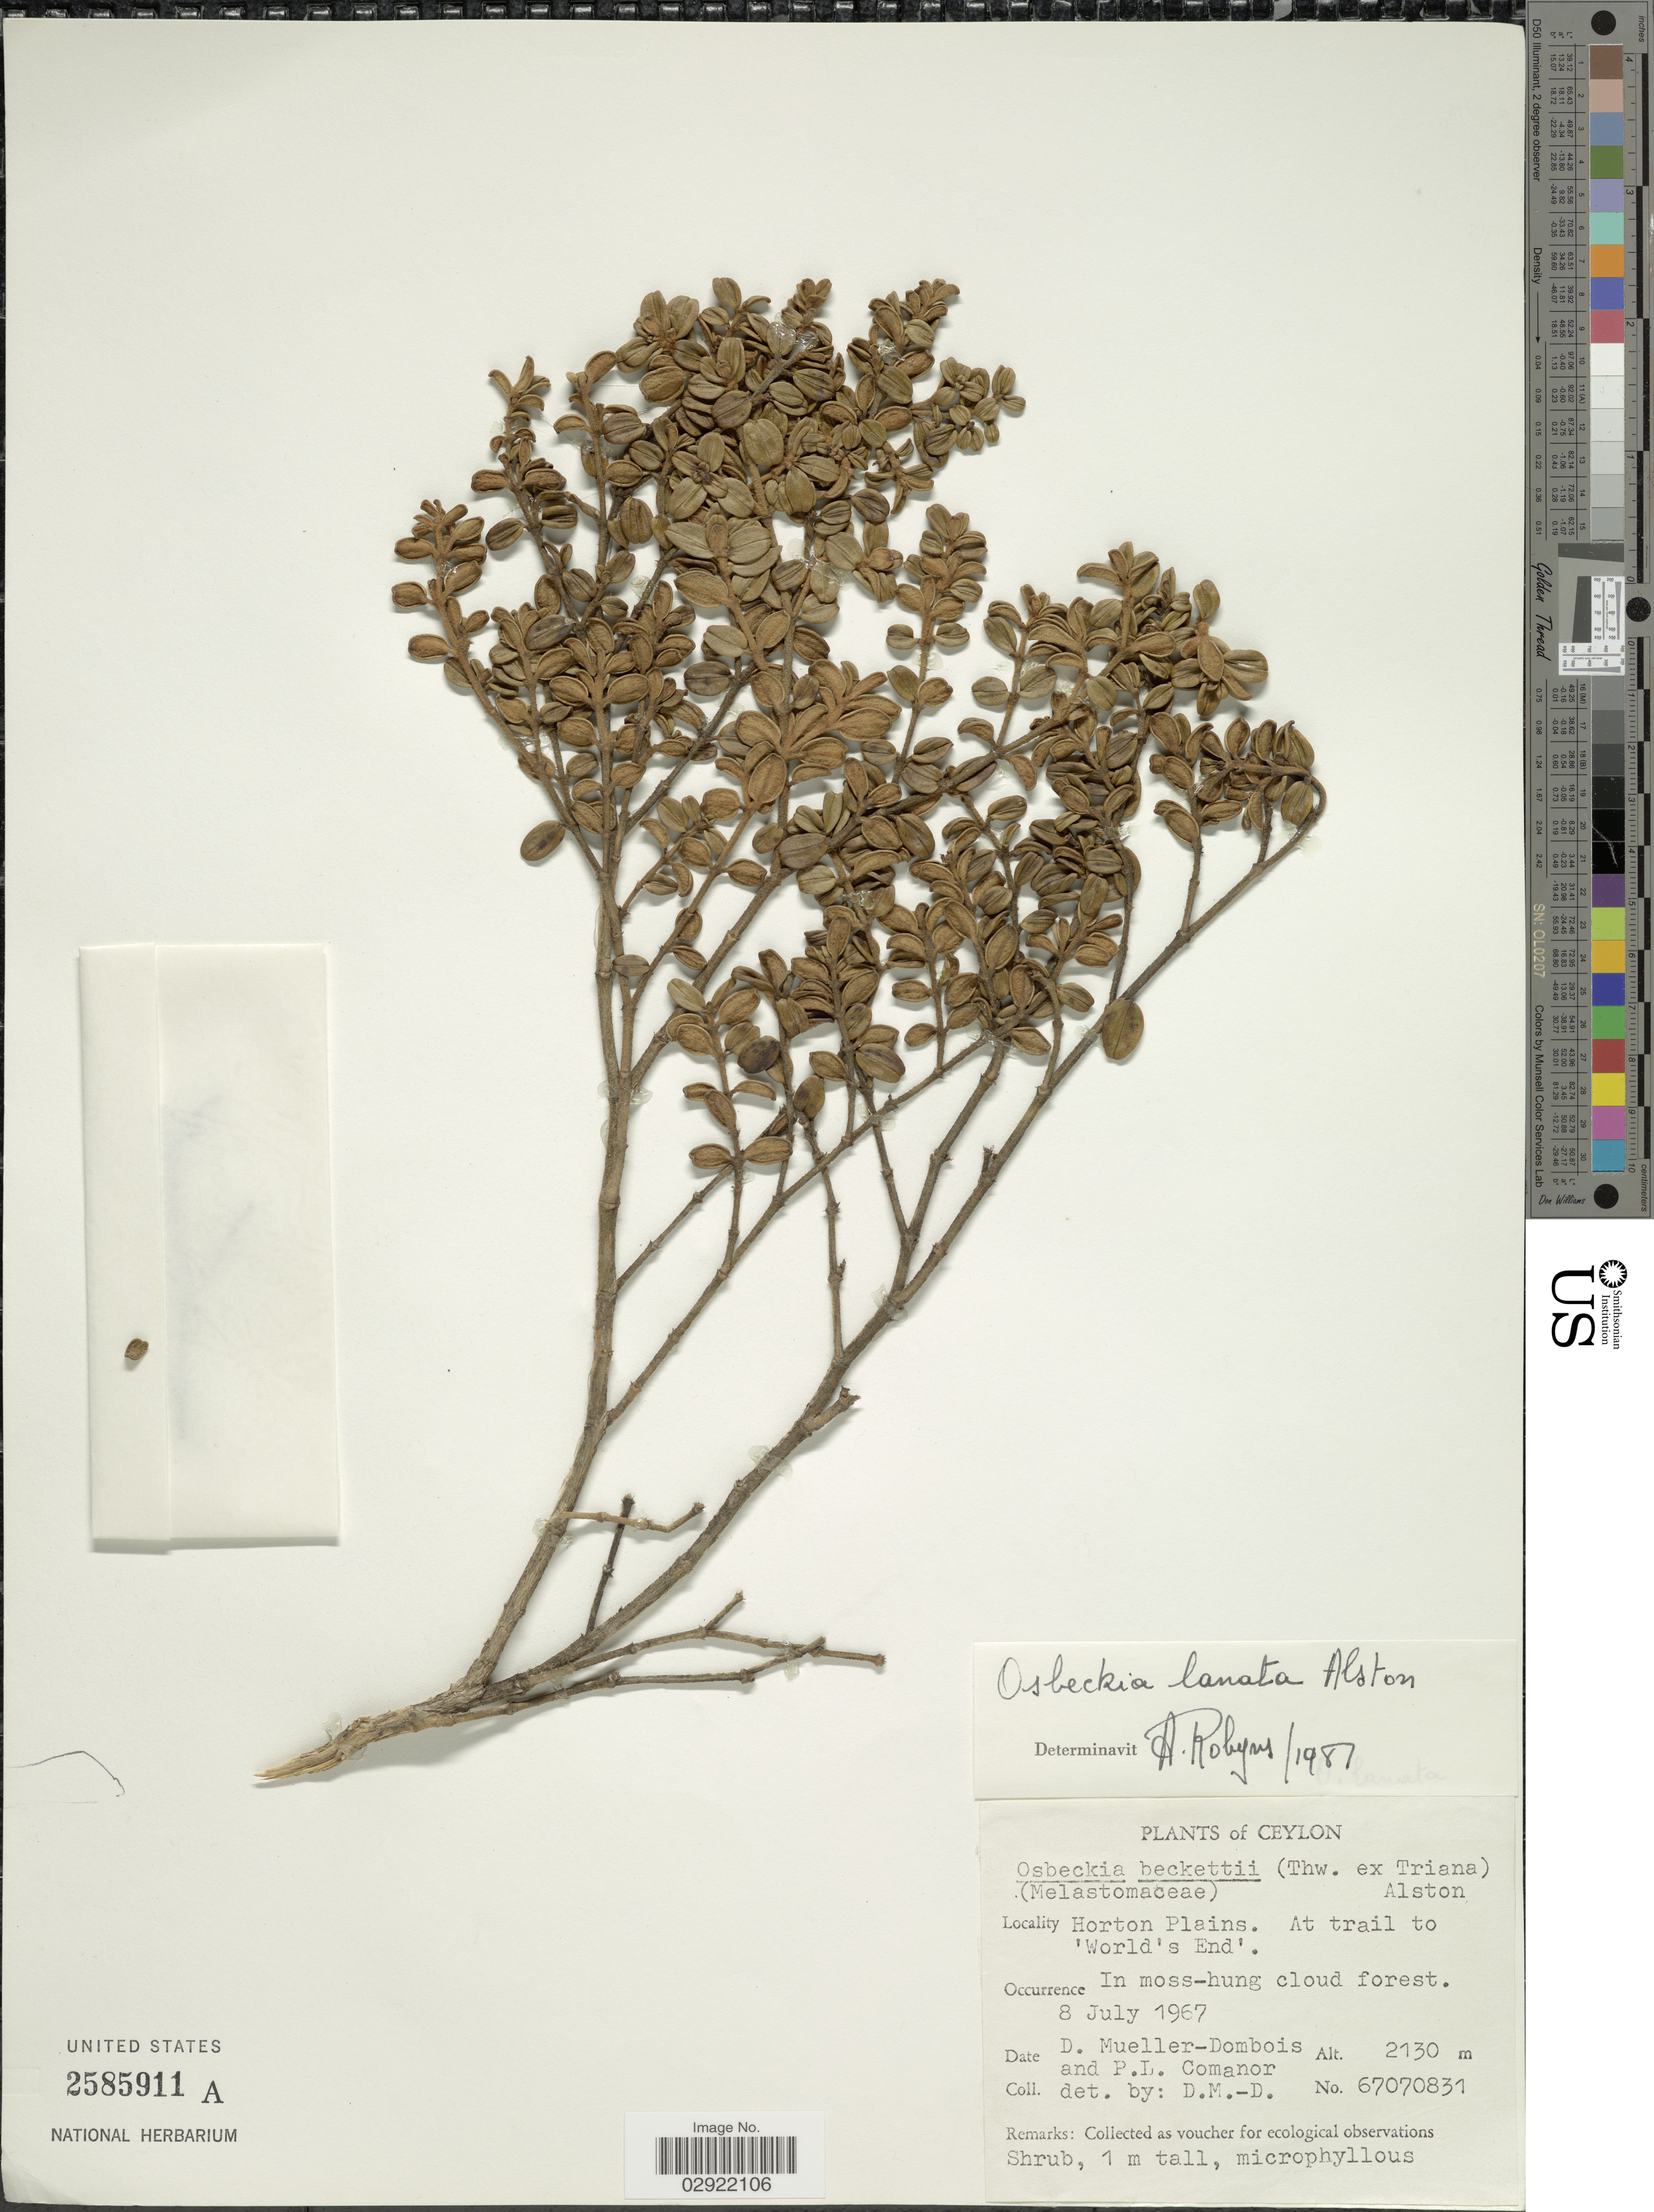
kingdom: Plantae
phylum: Tracheophyta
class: Magnoliopsida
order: Myrtales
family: Melastomataceae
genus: Osbeckia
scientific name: Osbeckia lanata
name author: Alston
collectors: D. Mueller-Dombois & P. Comanor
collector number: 67070831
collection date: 1967-07-08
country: Sri Lanka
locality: Ceylon. Horton Plains. At trail to 'World's End'.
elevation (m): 2130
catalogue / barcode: US 2585911A